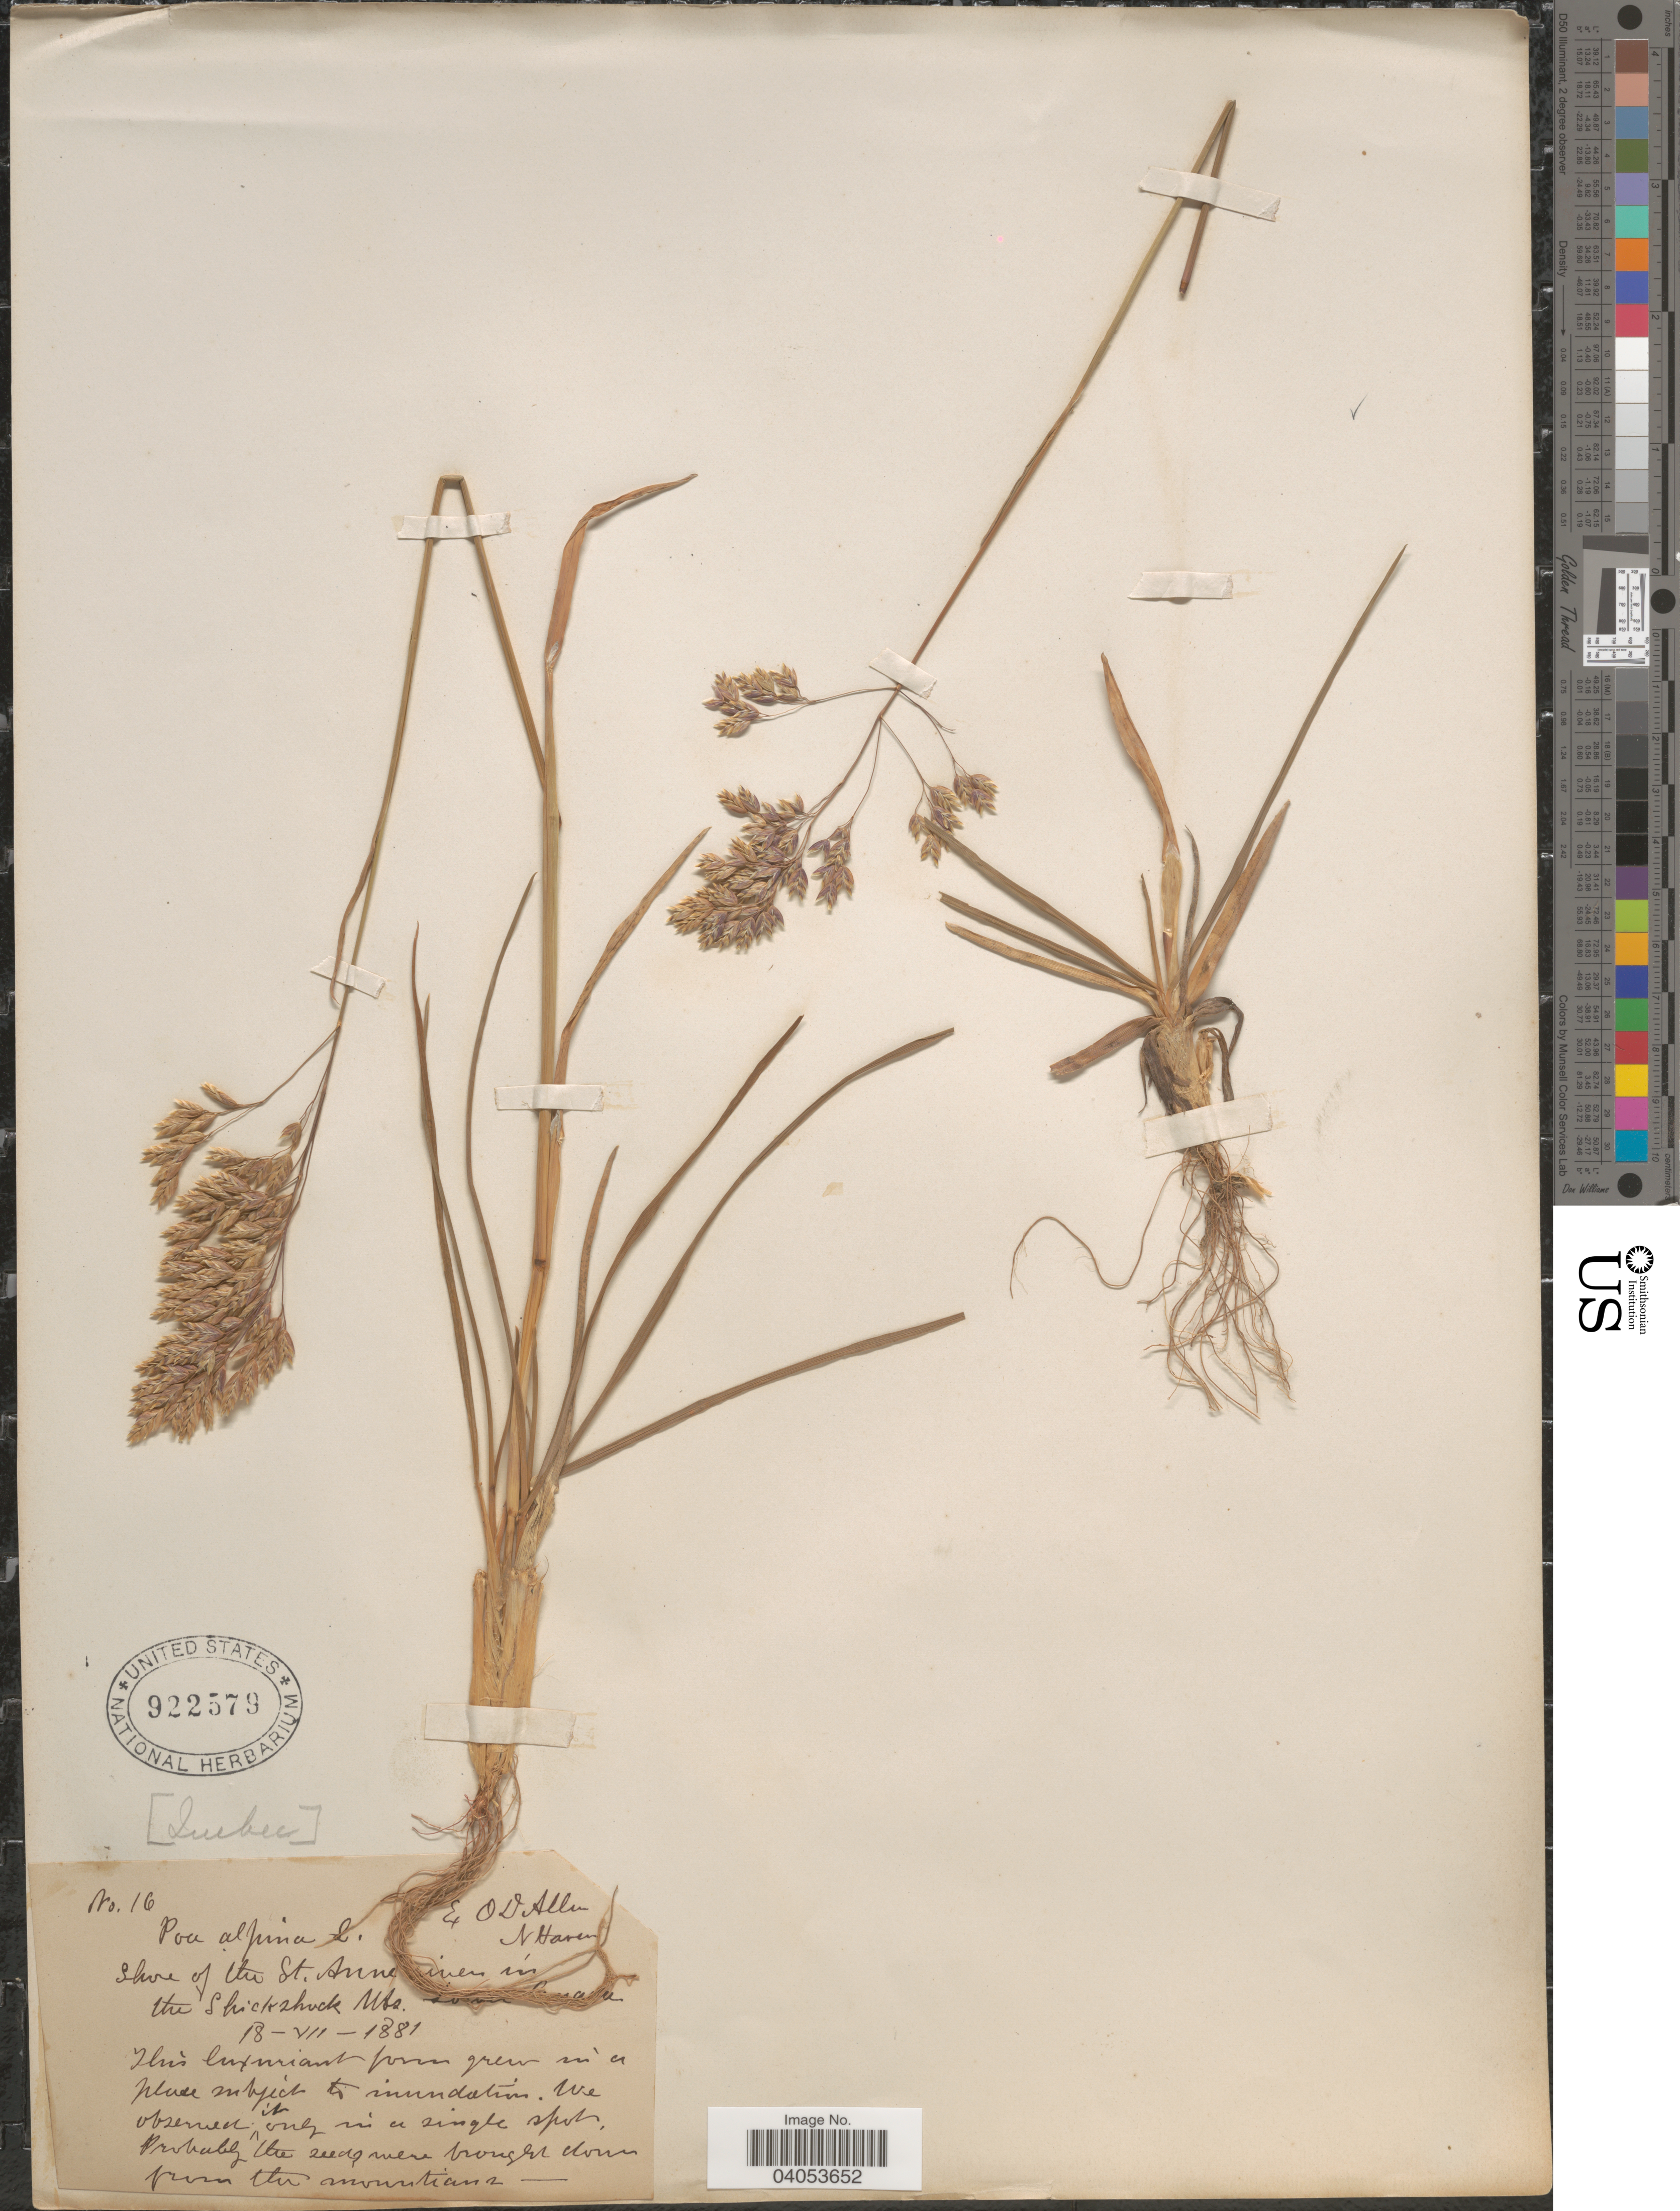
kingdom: Plantae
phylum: Tracheophyta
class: Liliopsida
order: Poales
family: Poaceae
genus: Poa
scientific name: Poa alpina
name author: L.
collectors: O. D. Allen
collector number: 16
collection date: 1881-07-18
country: Canada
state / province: Quebec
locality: Shore of the St. Anne river in the Shickshock Mts.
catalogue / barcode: US 922579